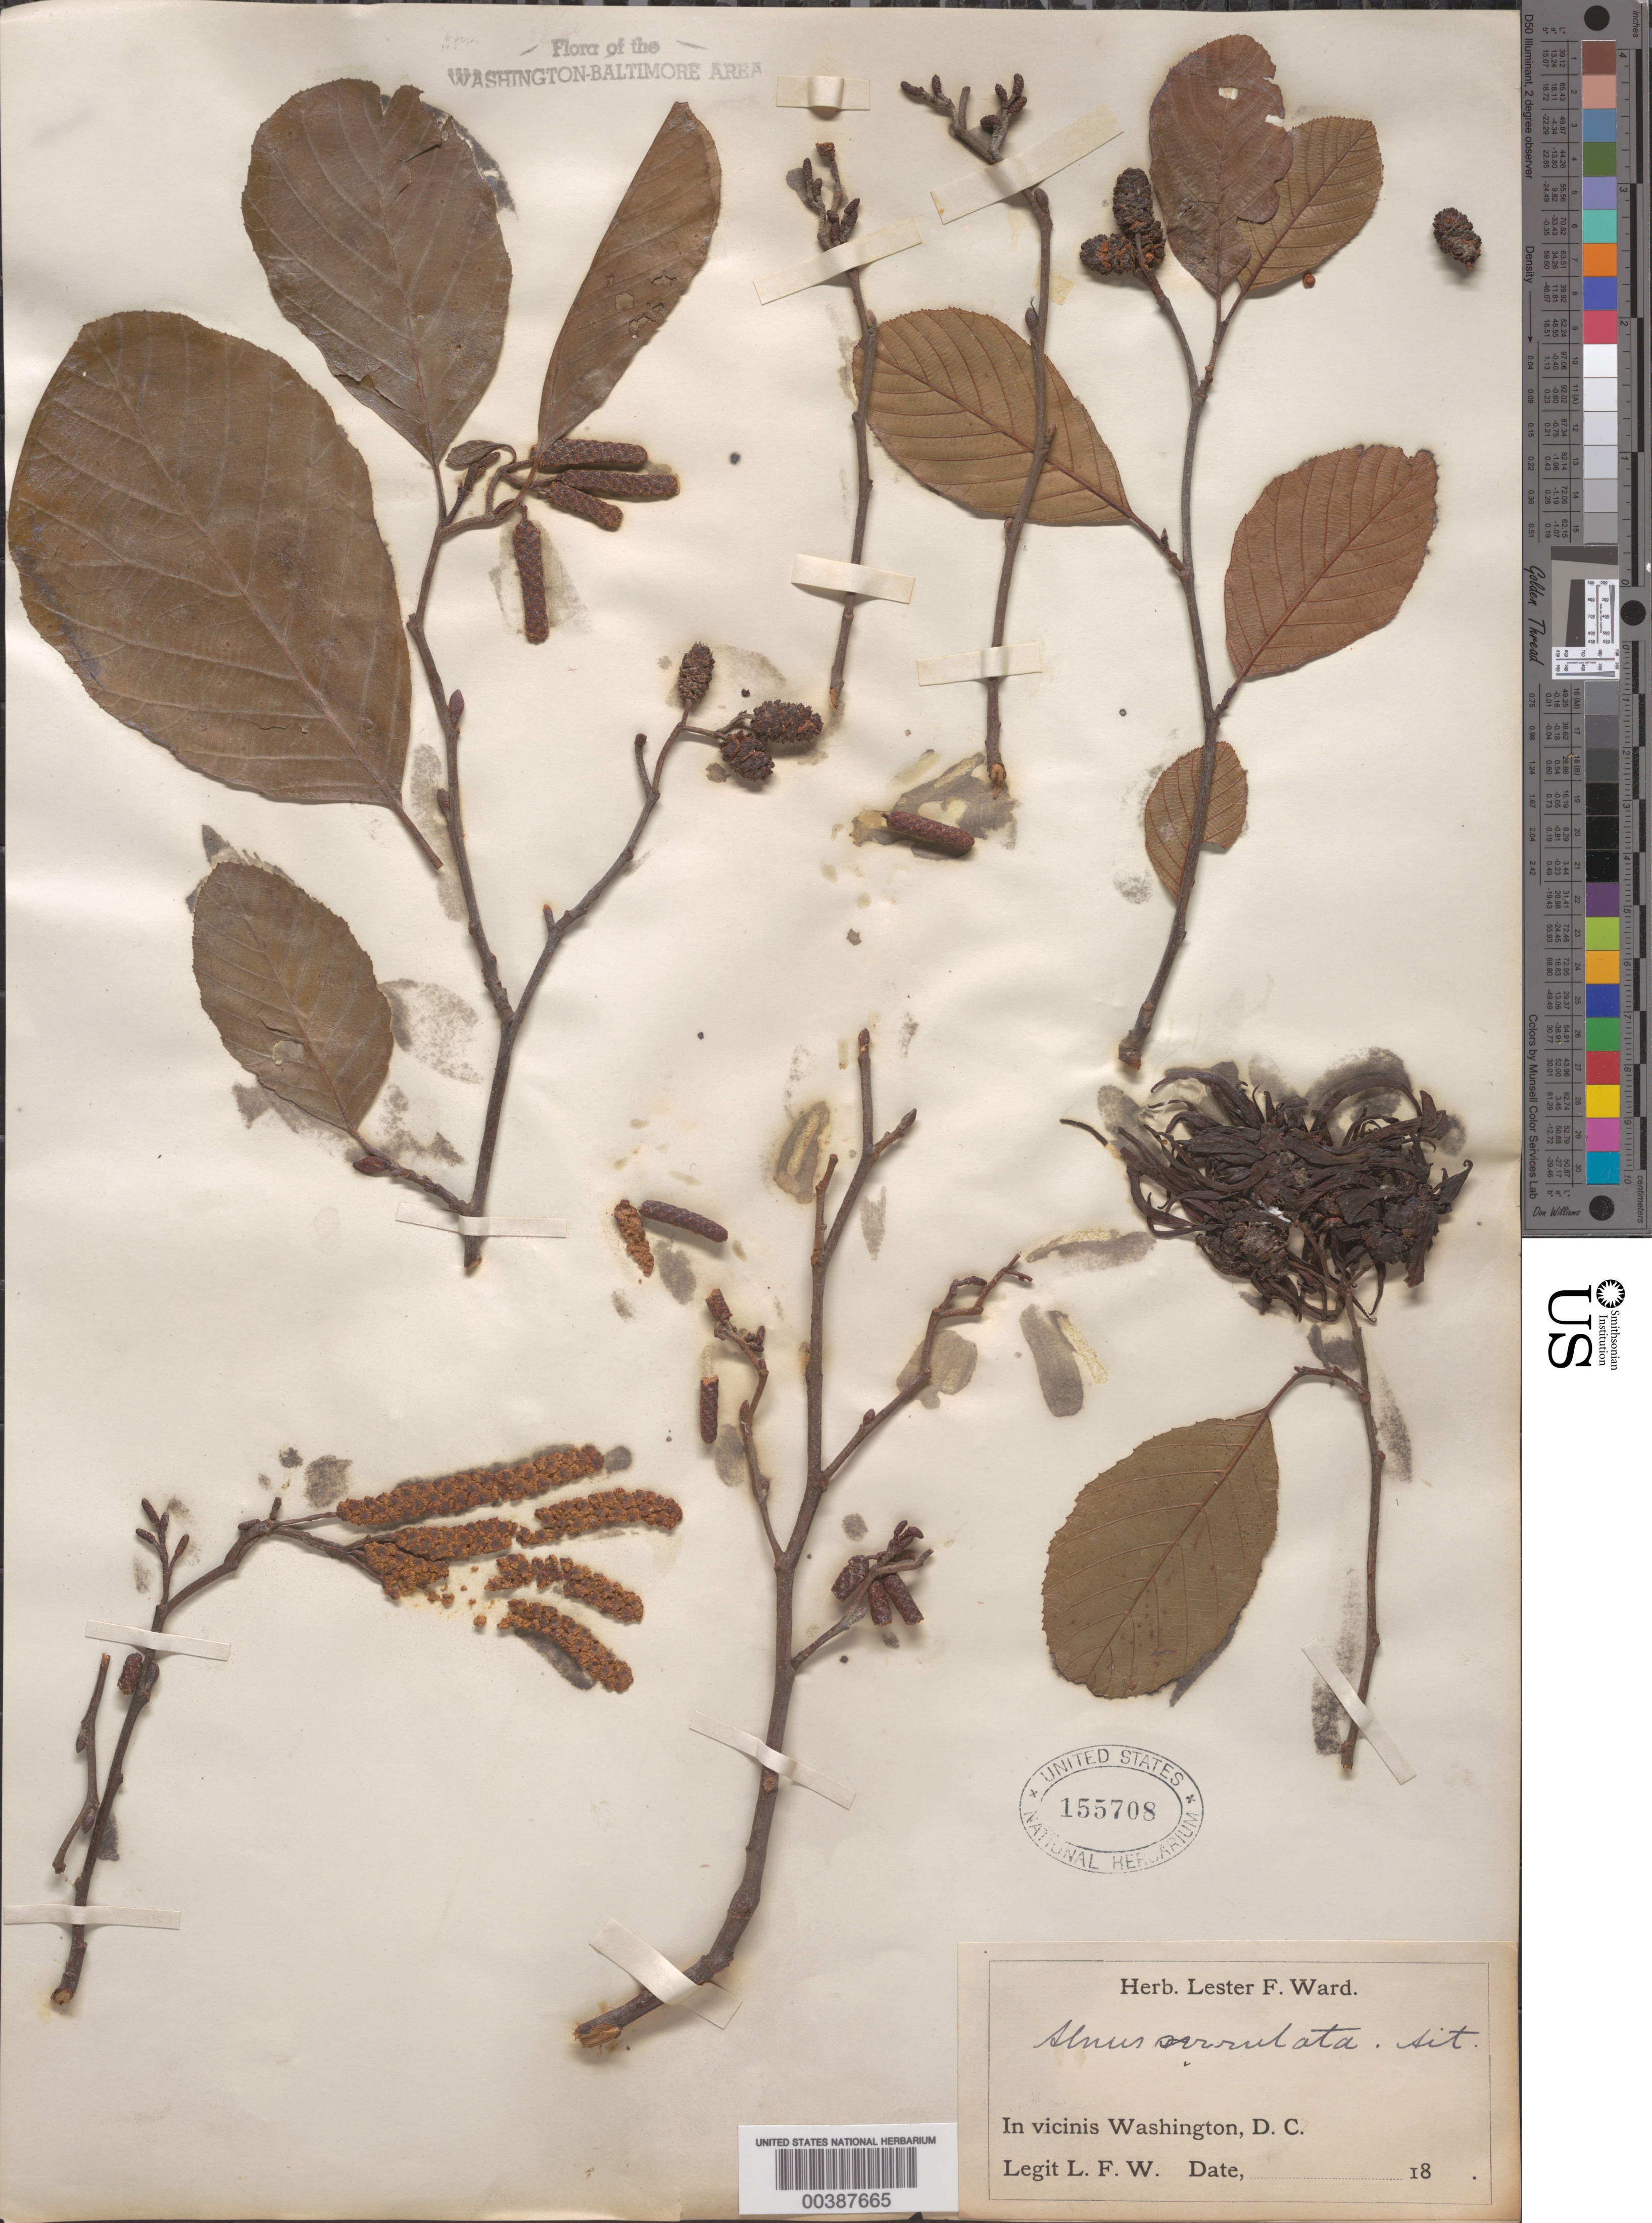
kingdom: Plantae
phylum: Tracheophyta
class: Magnoliopsida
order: Fagales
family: Betulaceae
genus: Alnus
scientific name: Alnus serrulata var. vulgaris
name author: Fernald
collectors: L. F. Ward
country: United States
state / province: District of Columbia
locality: Washington DC Area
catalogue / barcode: US 155708